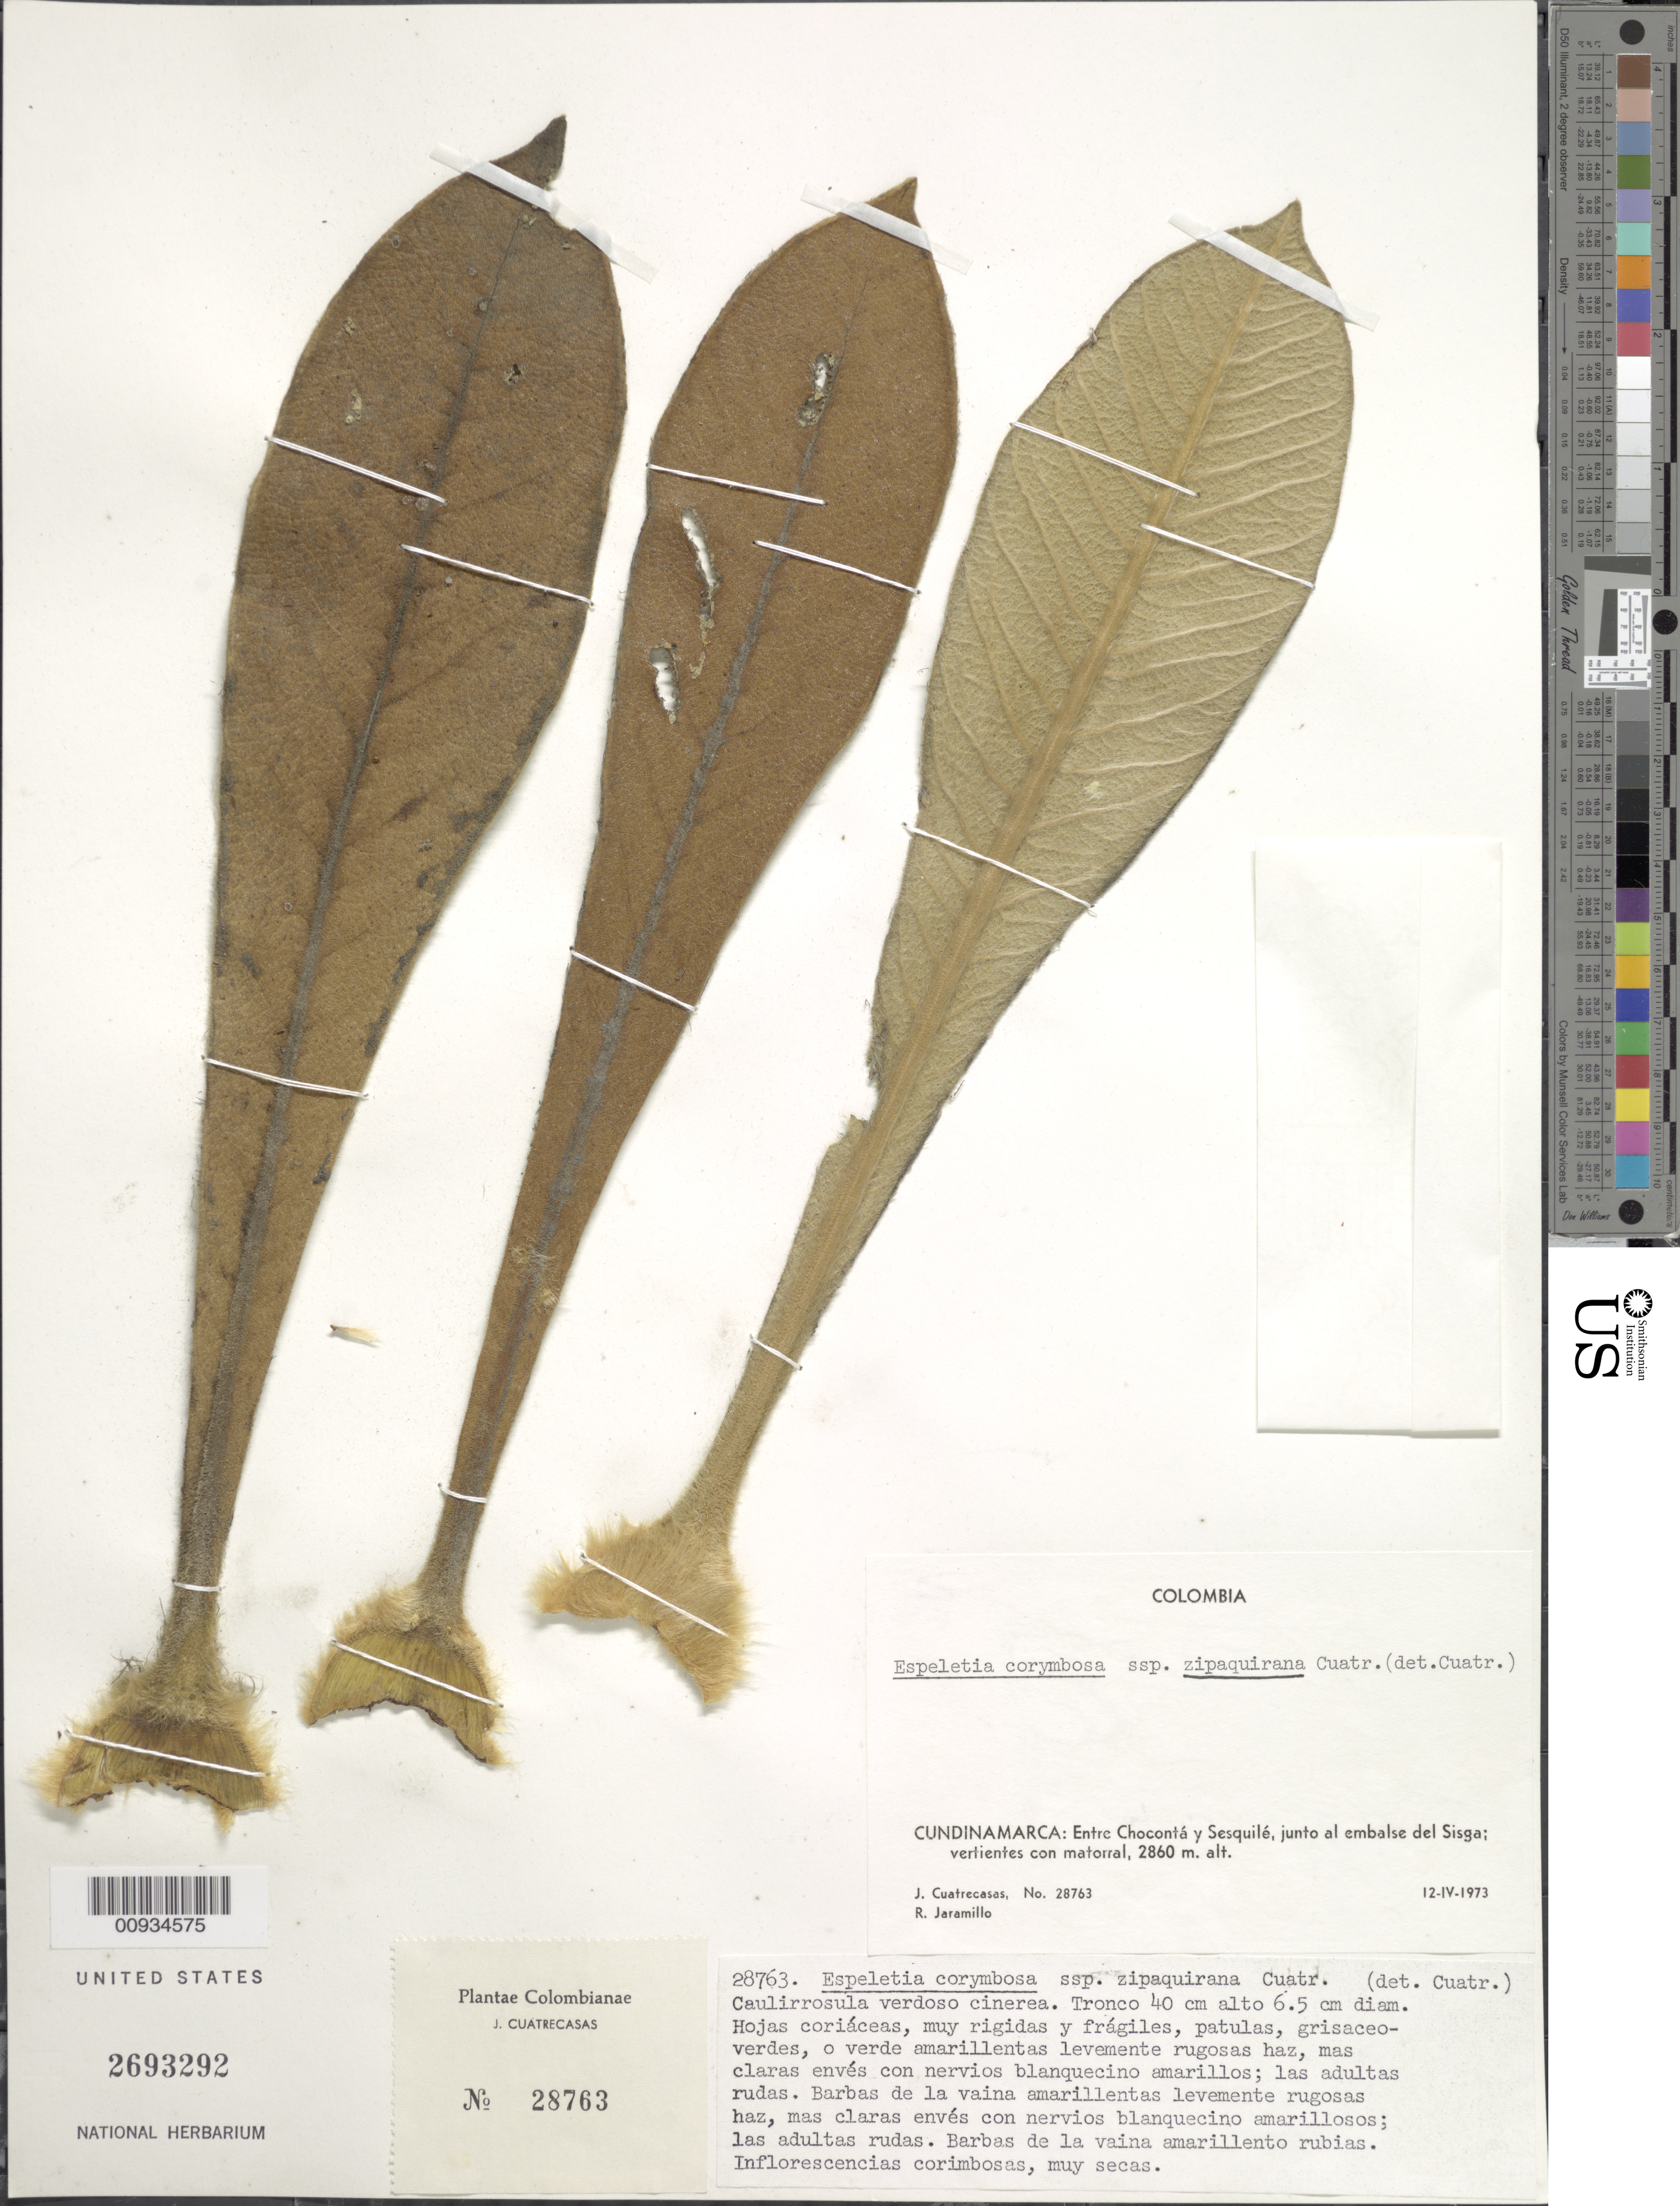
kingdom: Plantae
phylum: Tracheophyta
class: Magnoliopsida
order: Asterales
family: Asteraceae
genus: Espeletiopsis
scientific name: Espeletiopsis corymbosa subsp. zipaquirana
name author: (Cuatrec.) Cuatrec.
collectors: J. Cuatrecasas & R. Jaramillo M.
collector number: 28763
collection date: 1973-04-12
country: Colombia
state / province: Cundinamarca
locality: Entre Choconta y Sesquile, junto el embalse del Sisga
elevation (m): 2860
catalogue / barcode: US 2693292